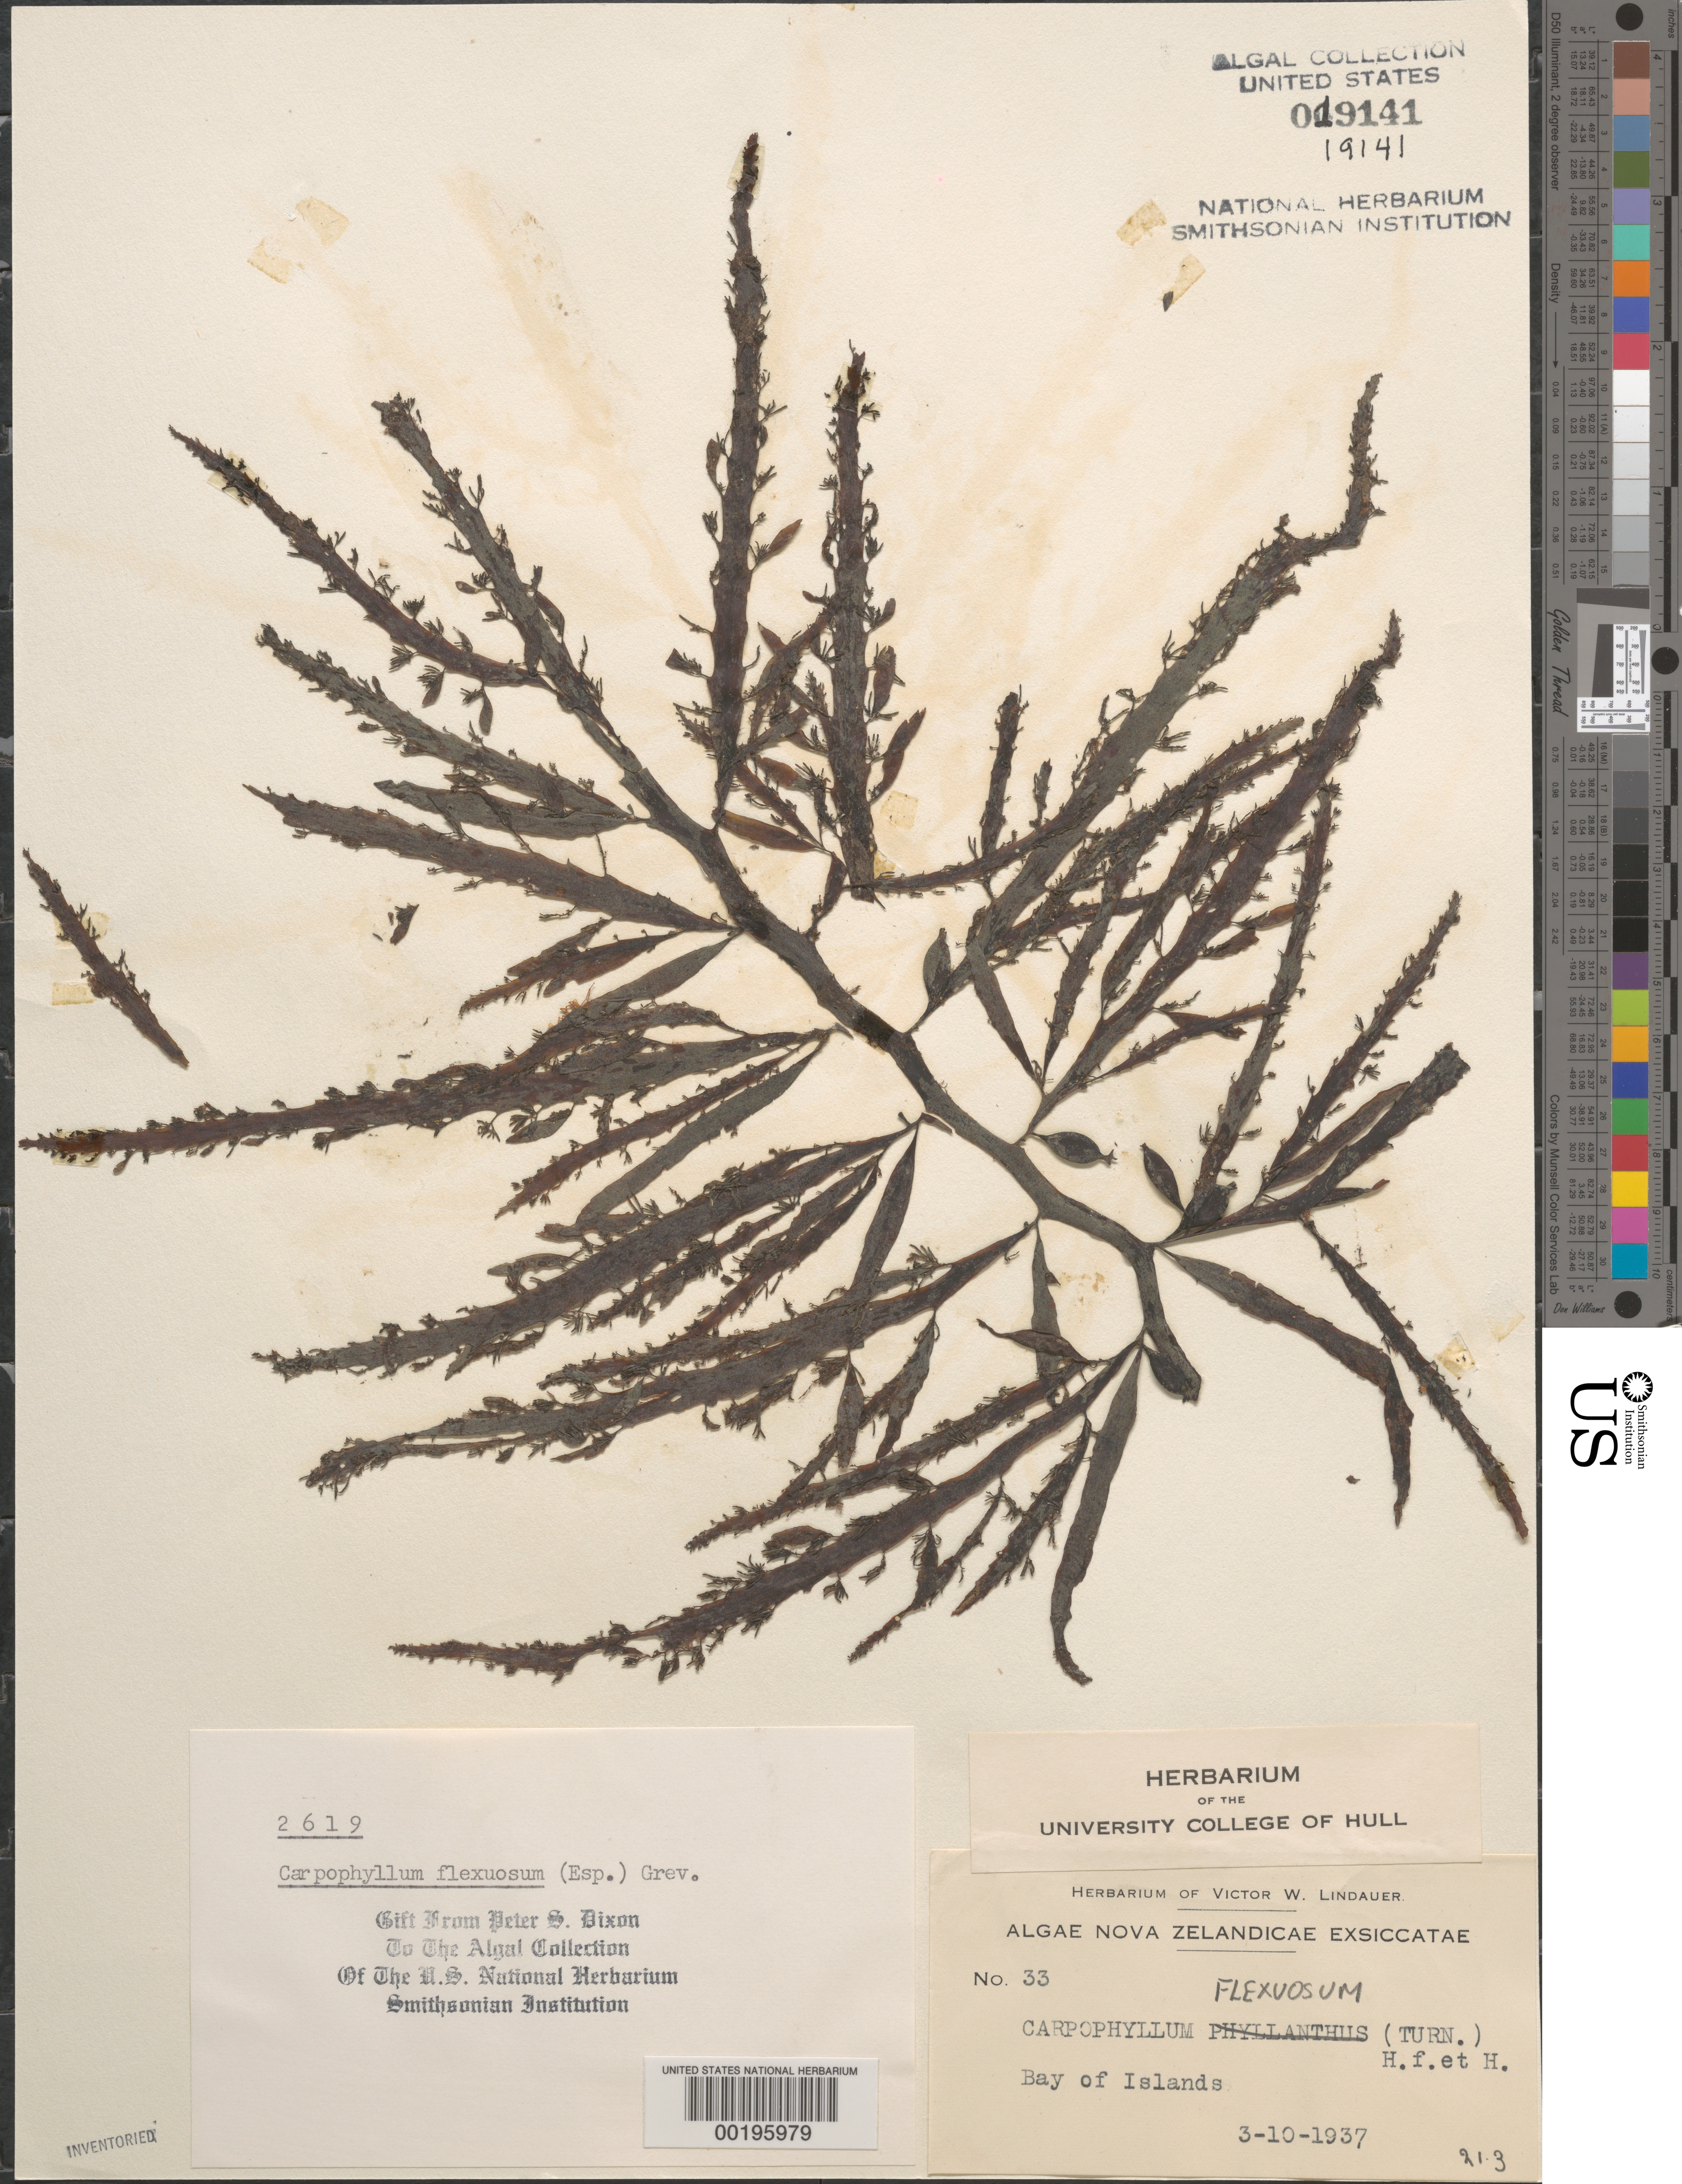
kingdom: Chromista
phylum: Ochrophyta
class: Phaeophyceae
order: Fucales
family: Sargassaceae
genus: Carpophyllum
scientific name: Carpophyllum flexuosum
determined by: Dixon, P. S.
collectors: V. Lindauer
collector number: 33 & PSD 2619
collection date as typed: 03 Oct 1937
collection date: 1937-10-03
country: New Zealand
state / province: Northland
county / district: Far North District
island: North Island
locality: Bay of Islands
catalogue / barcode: US 19141